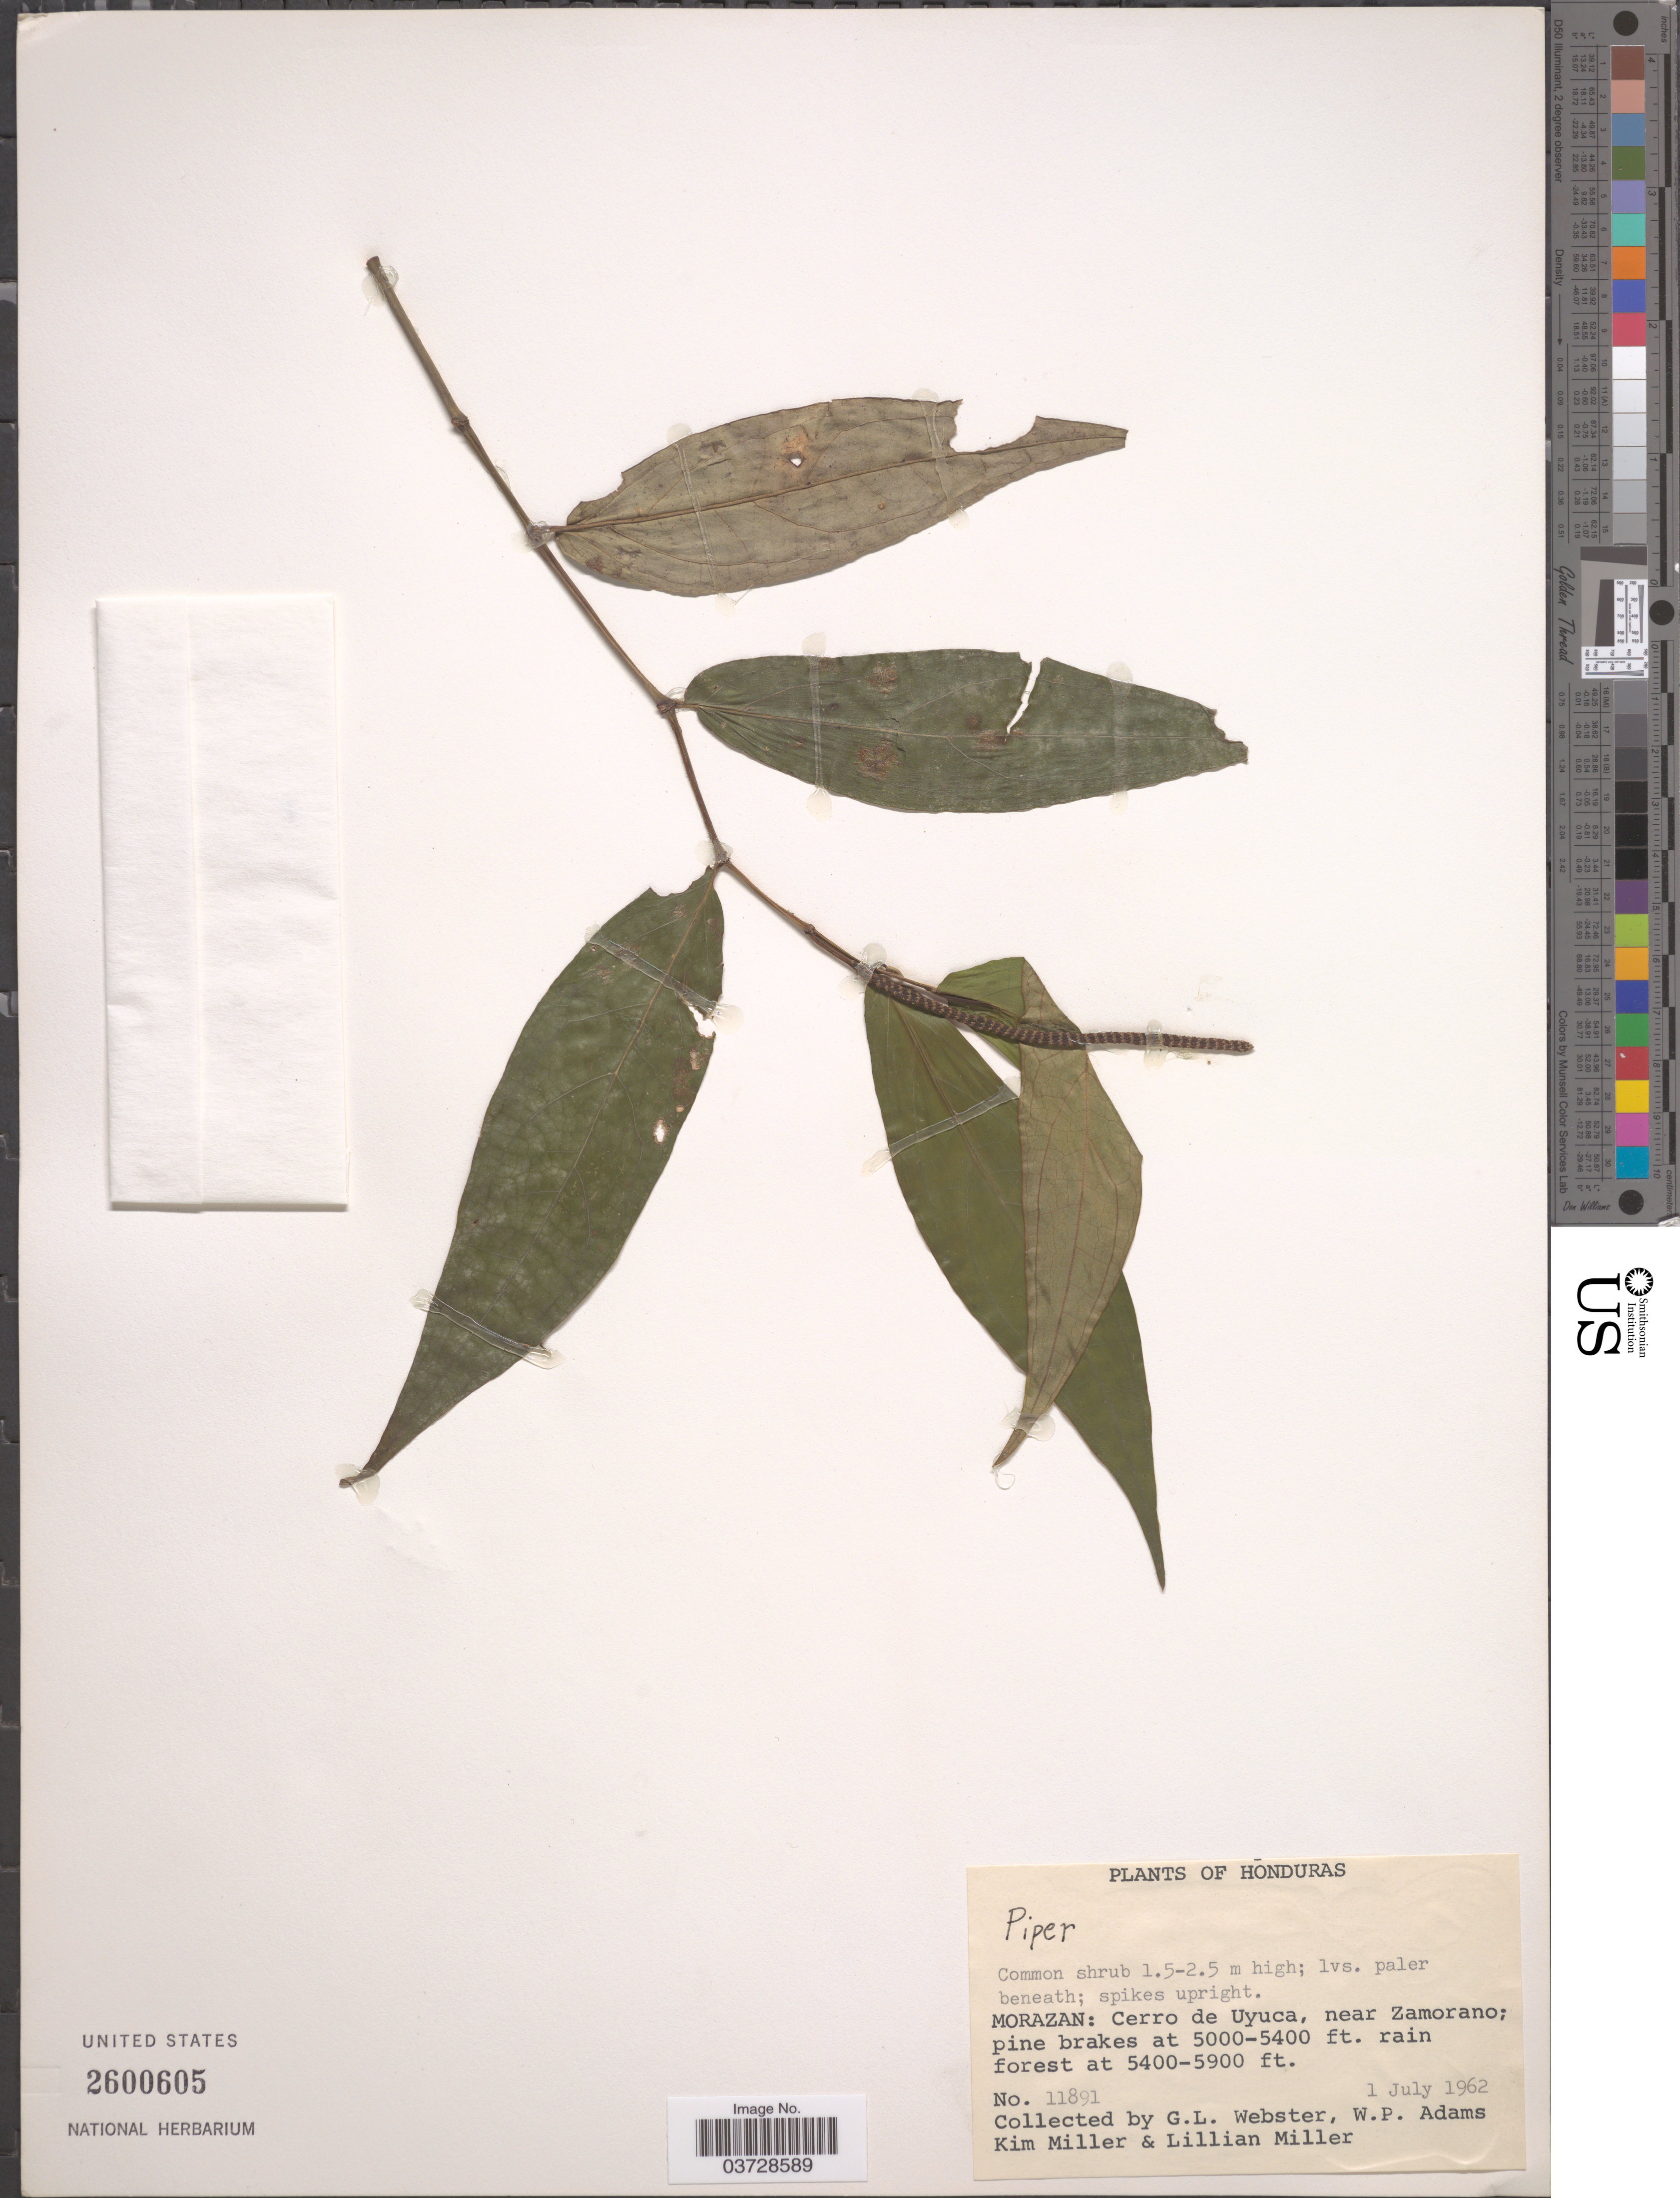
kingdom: Plantae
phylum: Tracheophyta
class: Magnoliopsida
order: Piperales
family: Piperaceae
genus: Piper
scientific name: Piper sp.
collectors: G. L. Webster, W. P. Adams, K. Miller & L. Miller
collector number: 11891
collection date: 1962-07-01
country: Honduras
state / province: Fco. Morazán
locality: Morazan: Cerro de Uyuca, near Zamorano.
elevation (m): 1524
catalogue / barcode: US 2600605